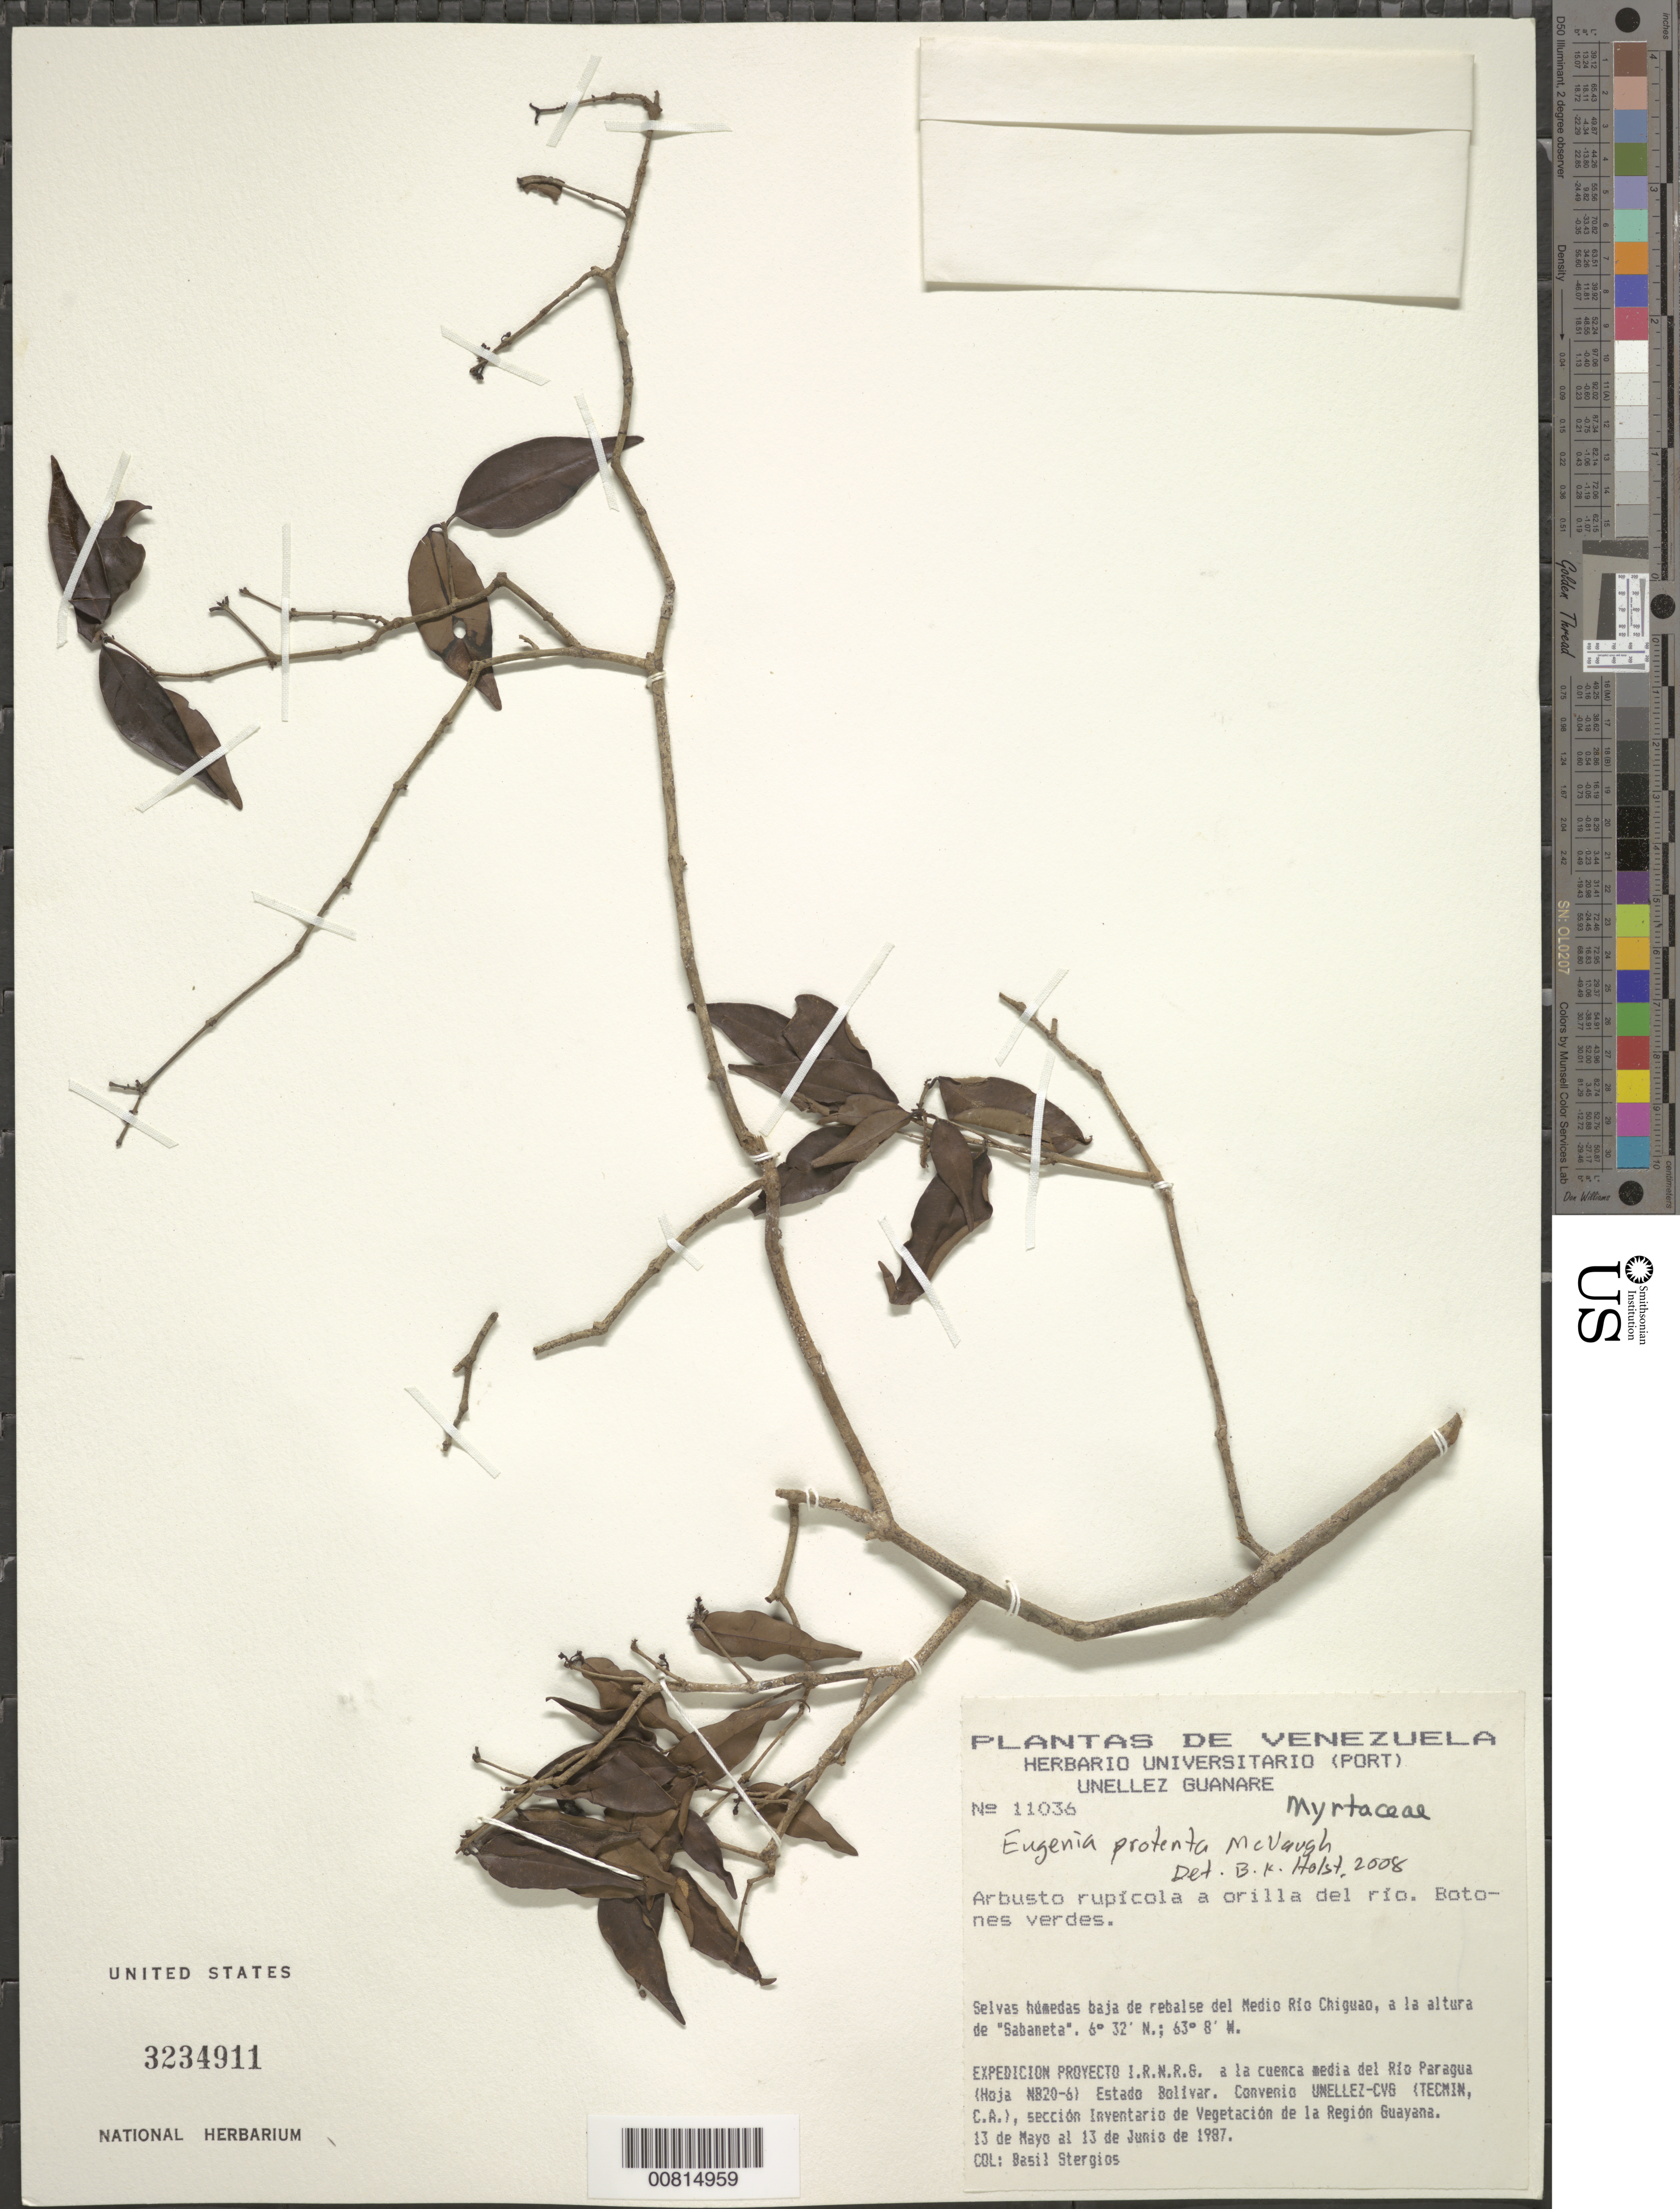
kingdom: Plantae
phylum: Tracheophyta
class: Magnoliopsida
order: Myrtales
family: Myrtaceae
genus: Eugenia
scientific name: Eugenia protenta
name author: McVaugh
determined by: Holst, Bruce K.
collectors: B. G. Stergios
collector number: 11036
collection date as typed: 13-May-87 to 13-Jun-87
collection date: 1987-05-13/1987-06-13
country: Venezuela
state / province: Bolívar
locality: Medio Río Chiguao, a la altura de "Sabaneta"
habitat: Selvas húmedas baja de rebalse; a roilla del río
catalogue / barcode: US 3234911